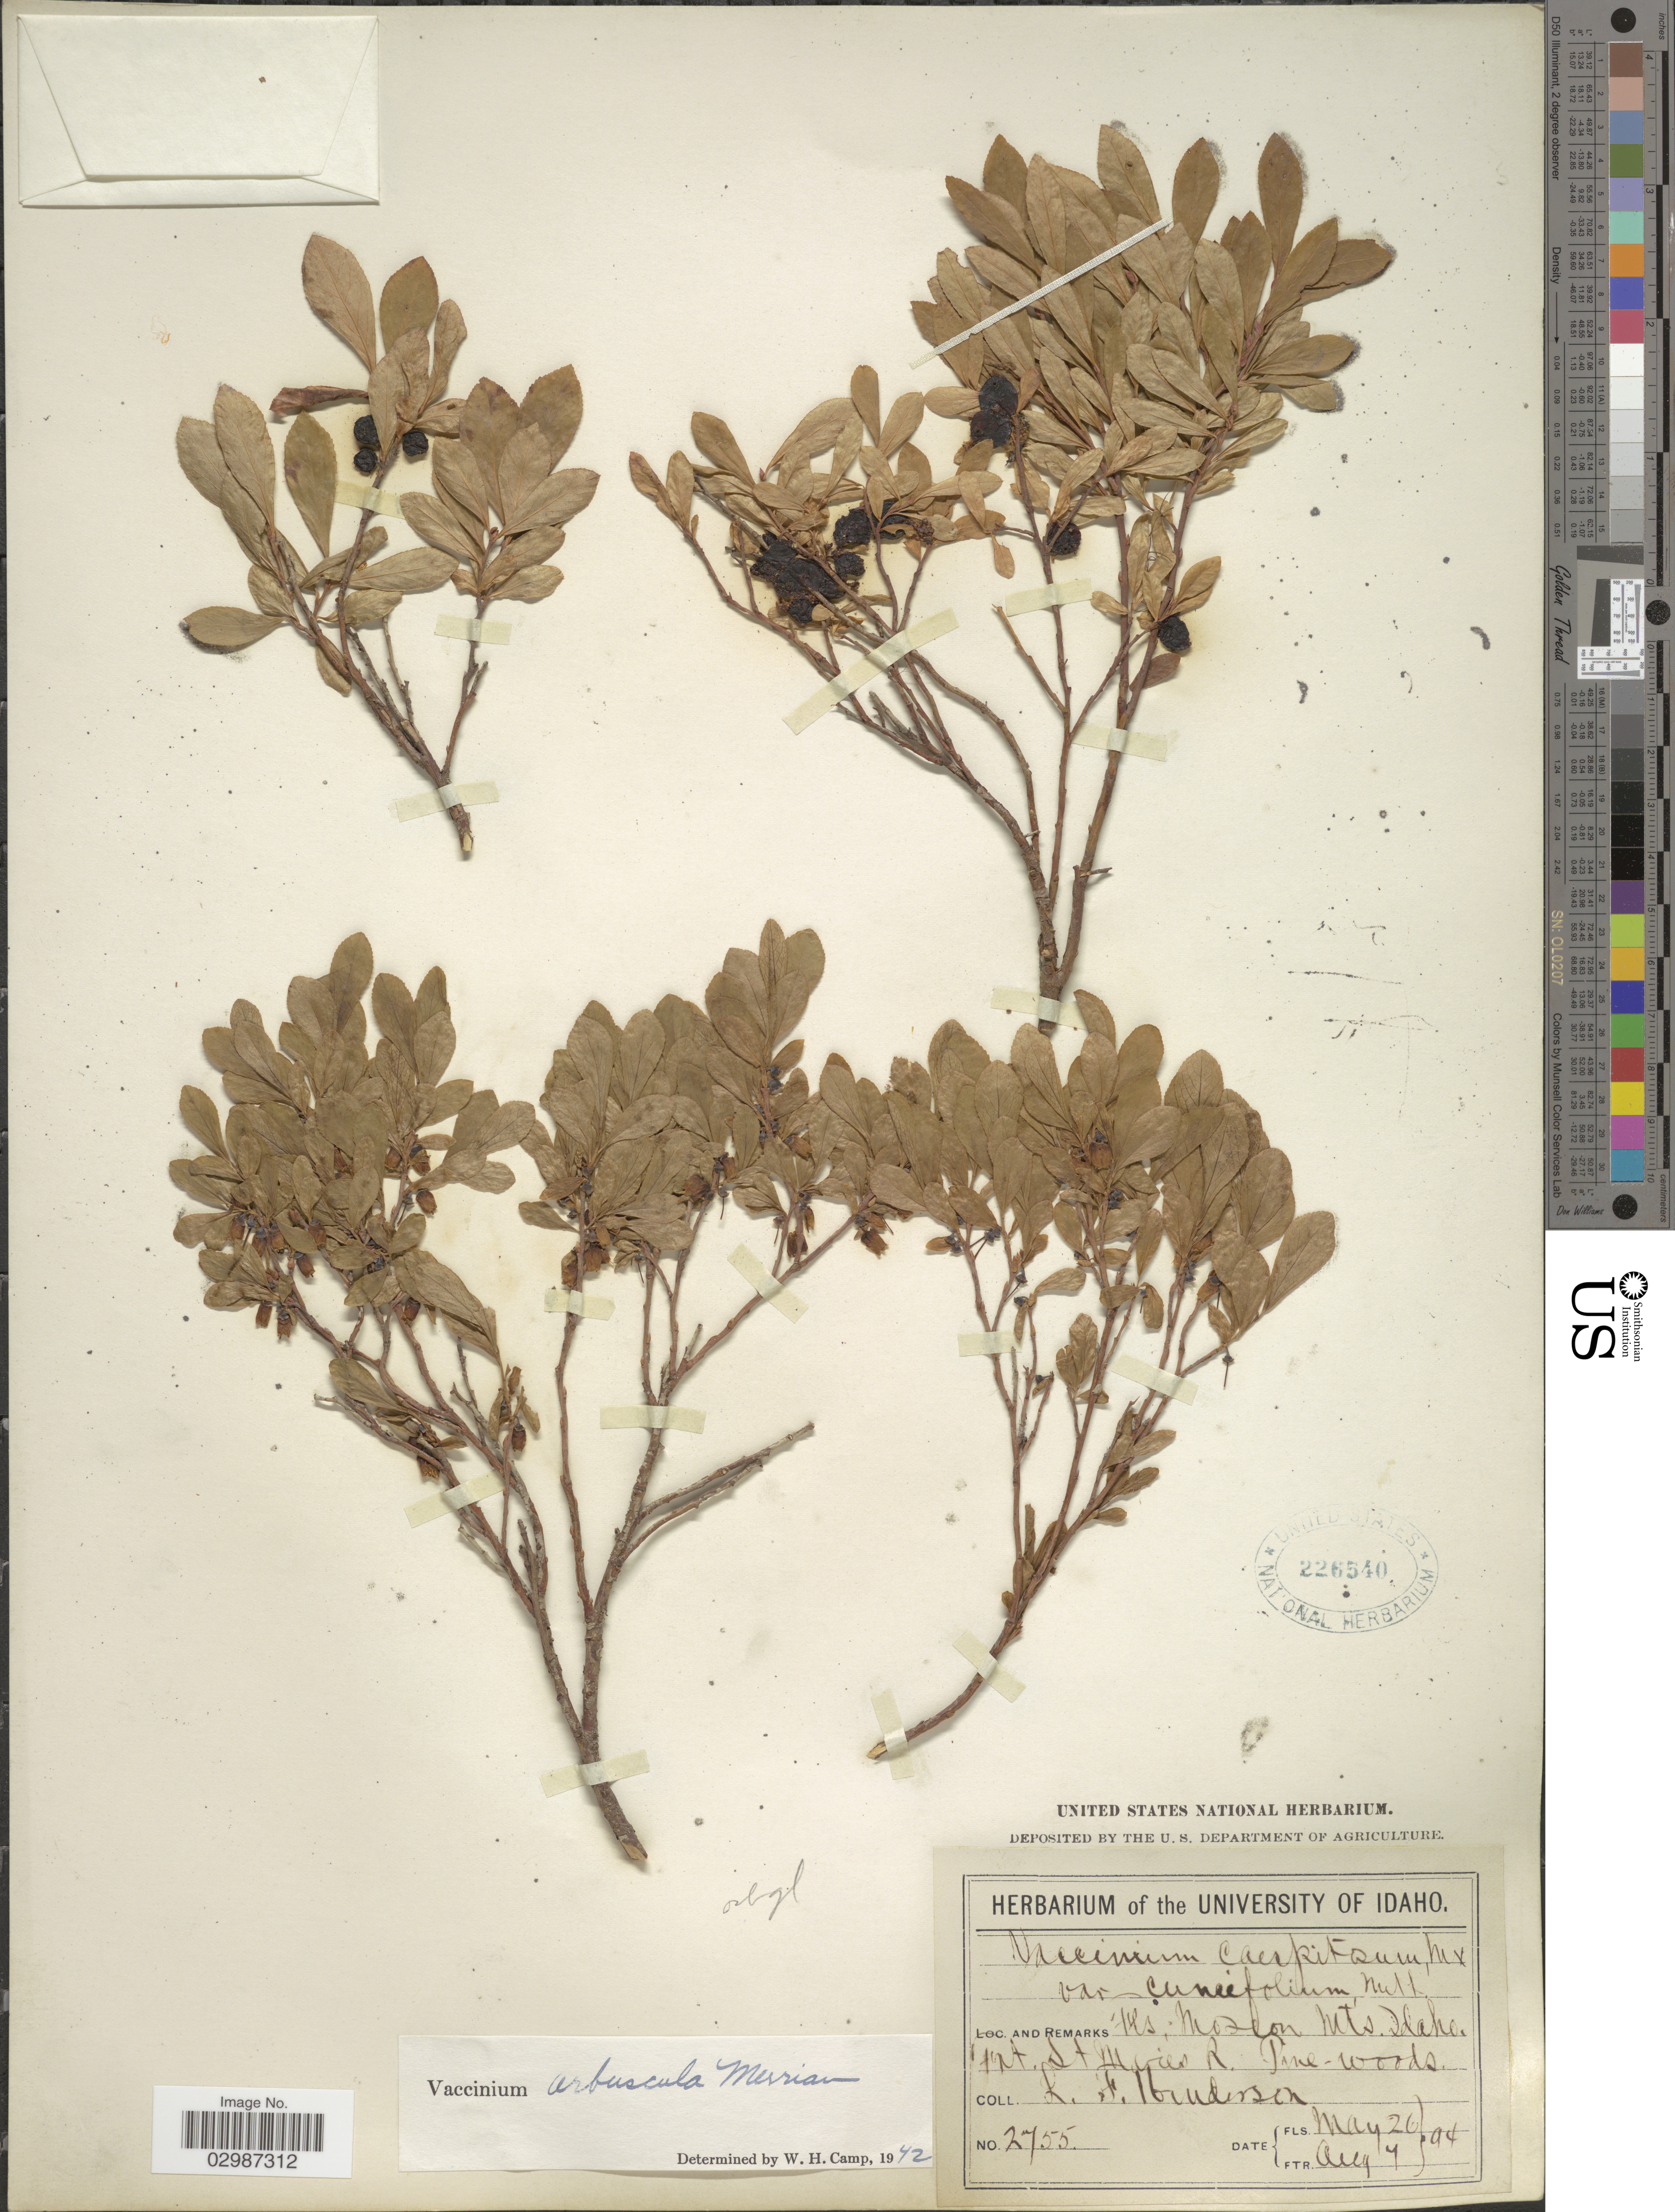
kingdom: Plantae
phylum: Tracheophyta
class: Magnoliopsida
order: Ericales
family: Ericaceae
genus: Vaccinium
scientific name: Vaccinium arbuscula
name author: (A. Gray) Merriam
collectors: L. Huderson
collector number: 2755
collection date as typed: Transcribed d/m/y: 26/5/94 to 4/8/94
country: United States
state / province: Idaho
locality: Mts. Moscon, Mts. Idaho, Fort. St. Maries R. Pine-woods.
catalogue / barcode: US 226540